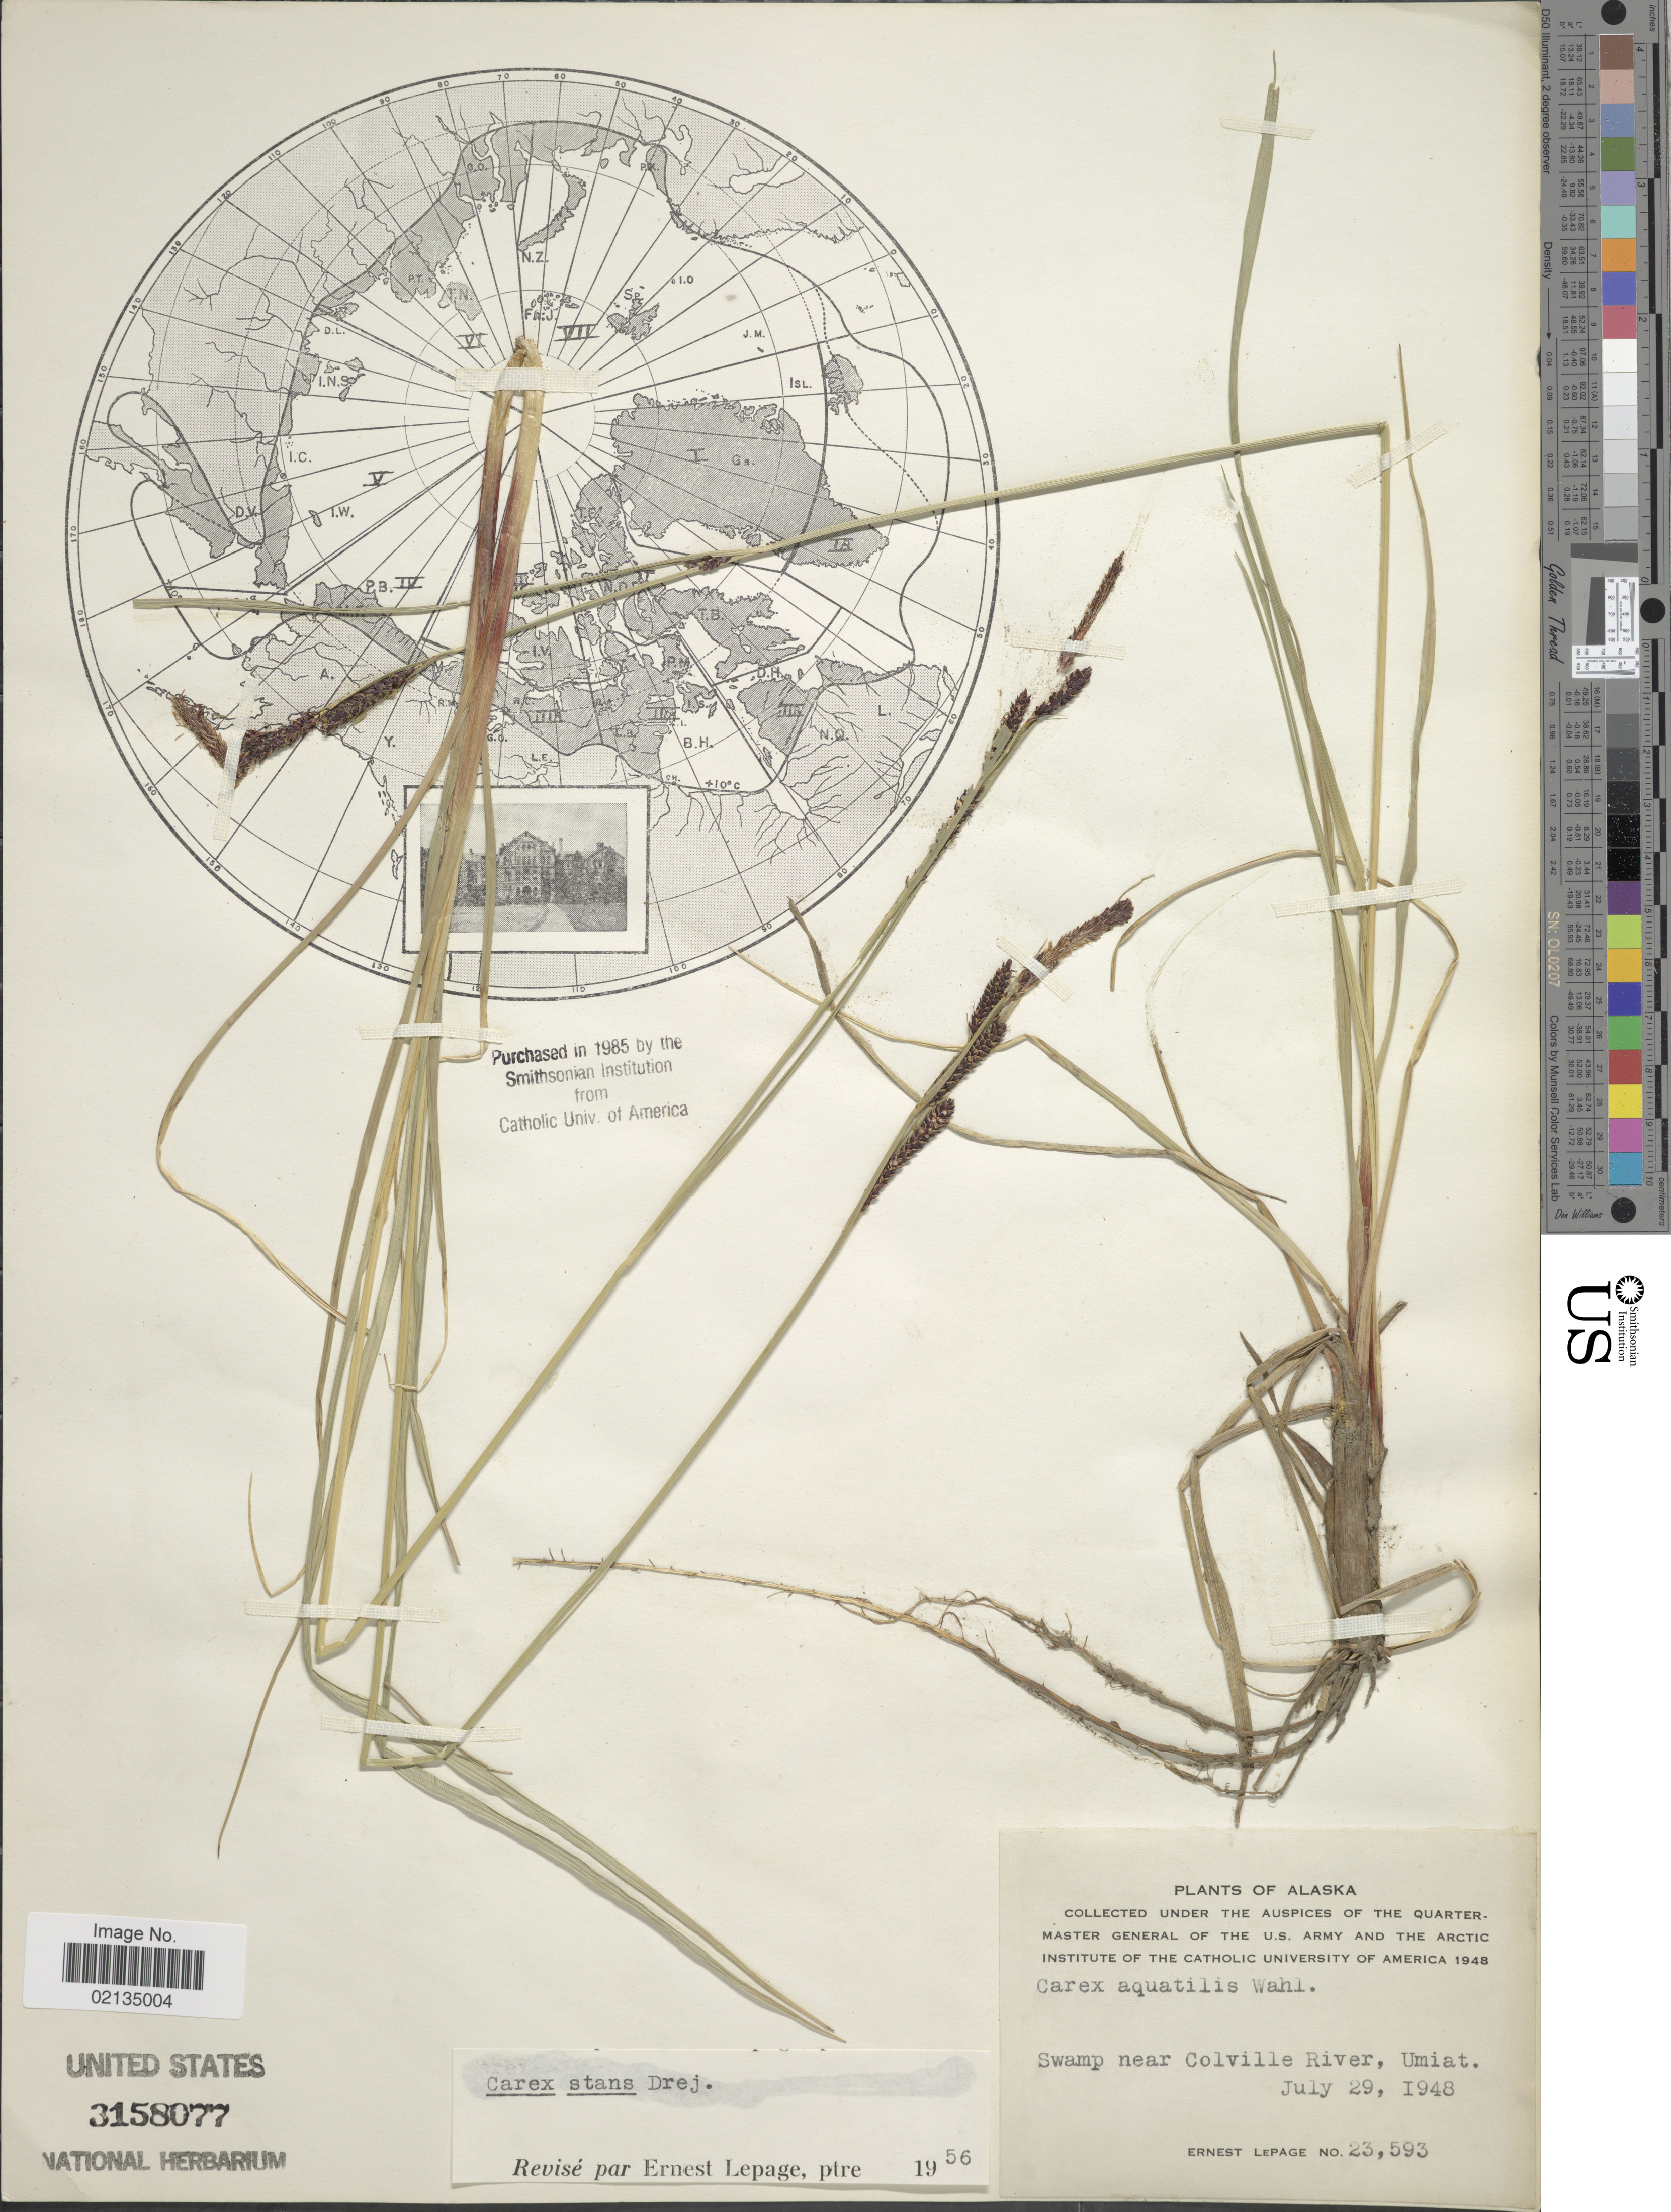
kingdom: Plantae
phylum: Tracheophyta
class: Liliopsida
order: Poales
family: Cyperaceae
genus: Carex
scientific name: Carex aquatilis var. minor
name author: Boott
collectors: E. Lepage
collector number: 23593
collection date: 1948-07-29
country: United States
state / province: Alaska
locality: Alaska. Swamp near Colville River, Umiat.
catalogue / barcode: US 3158077